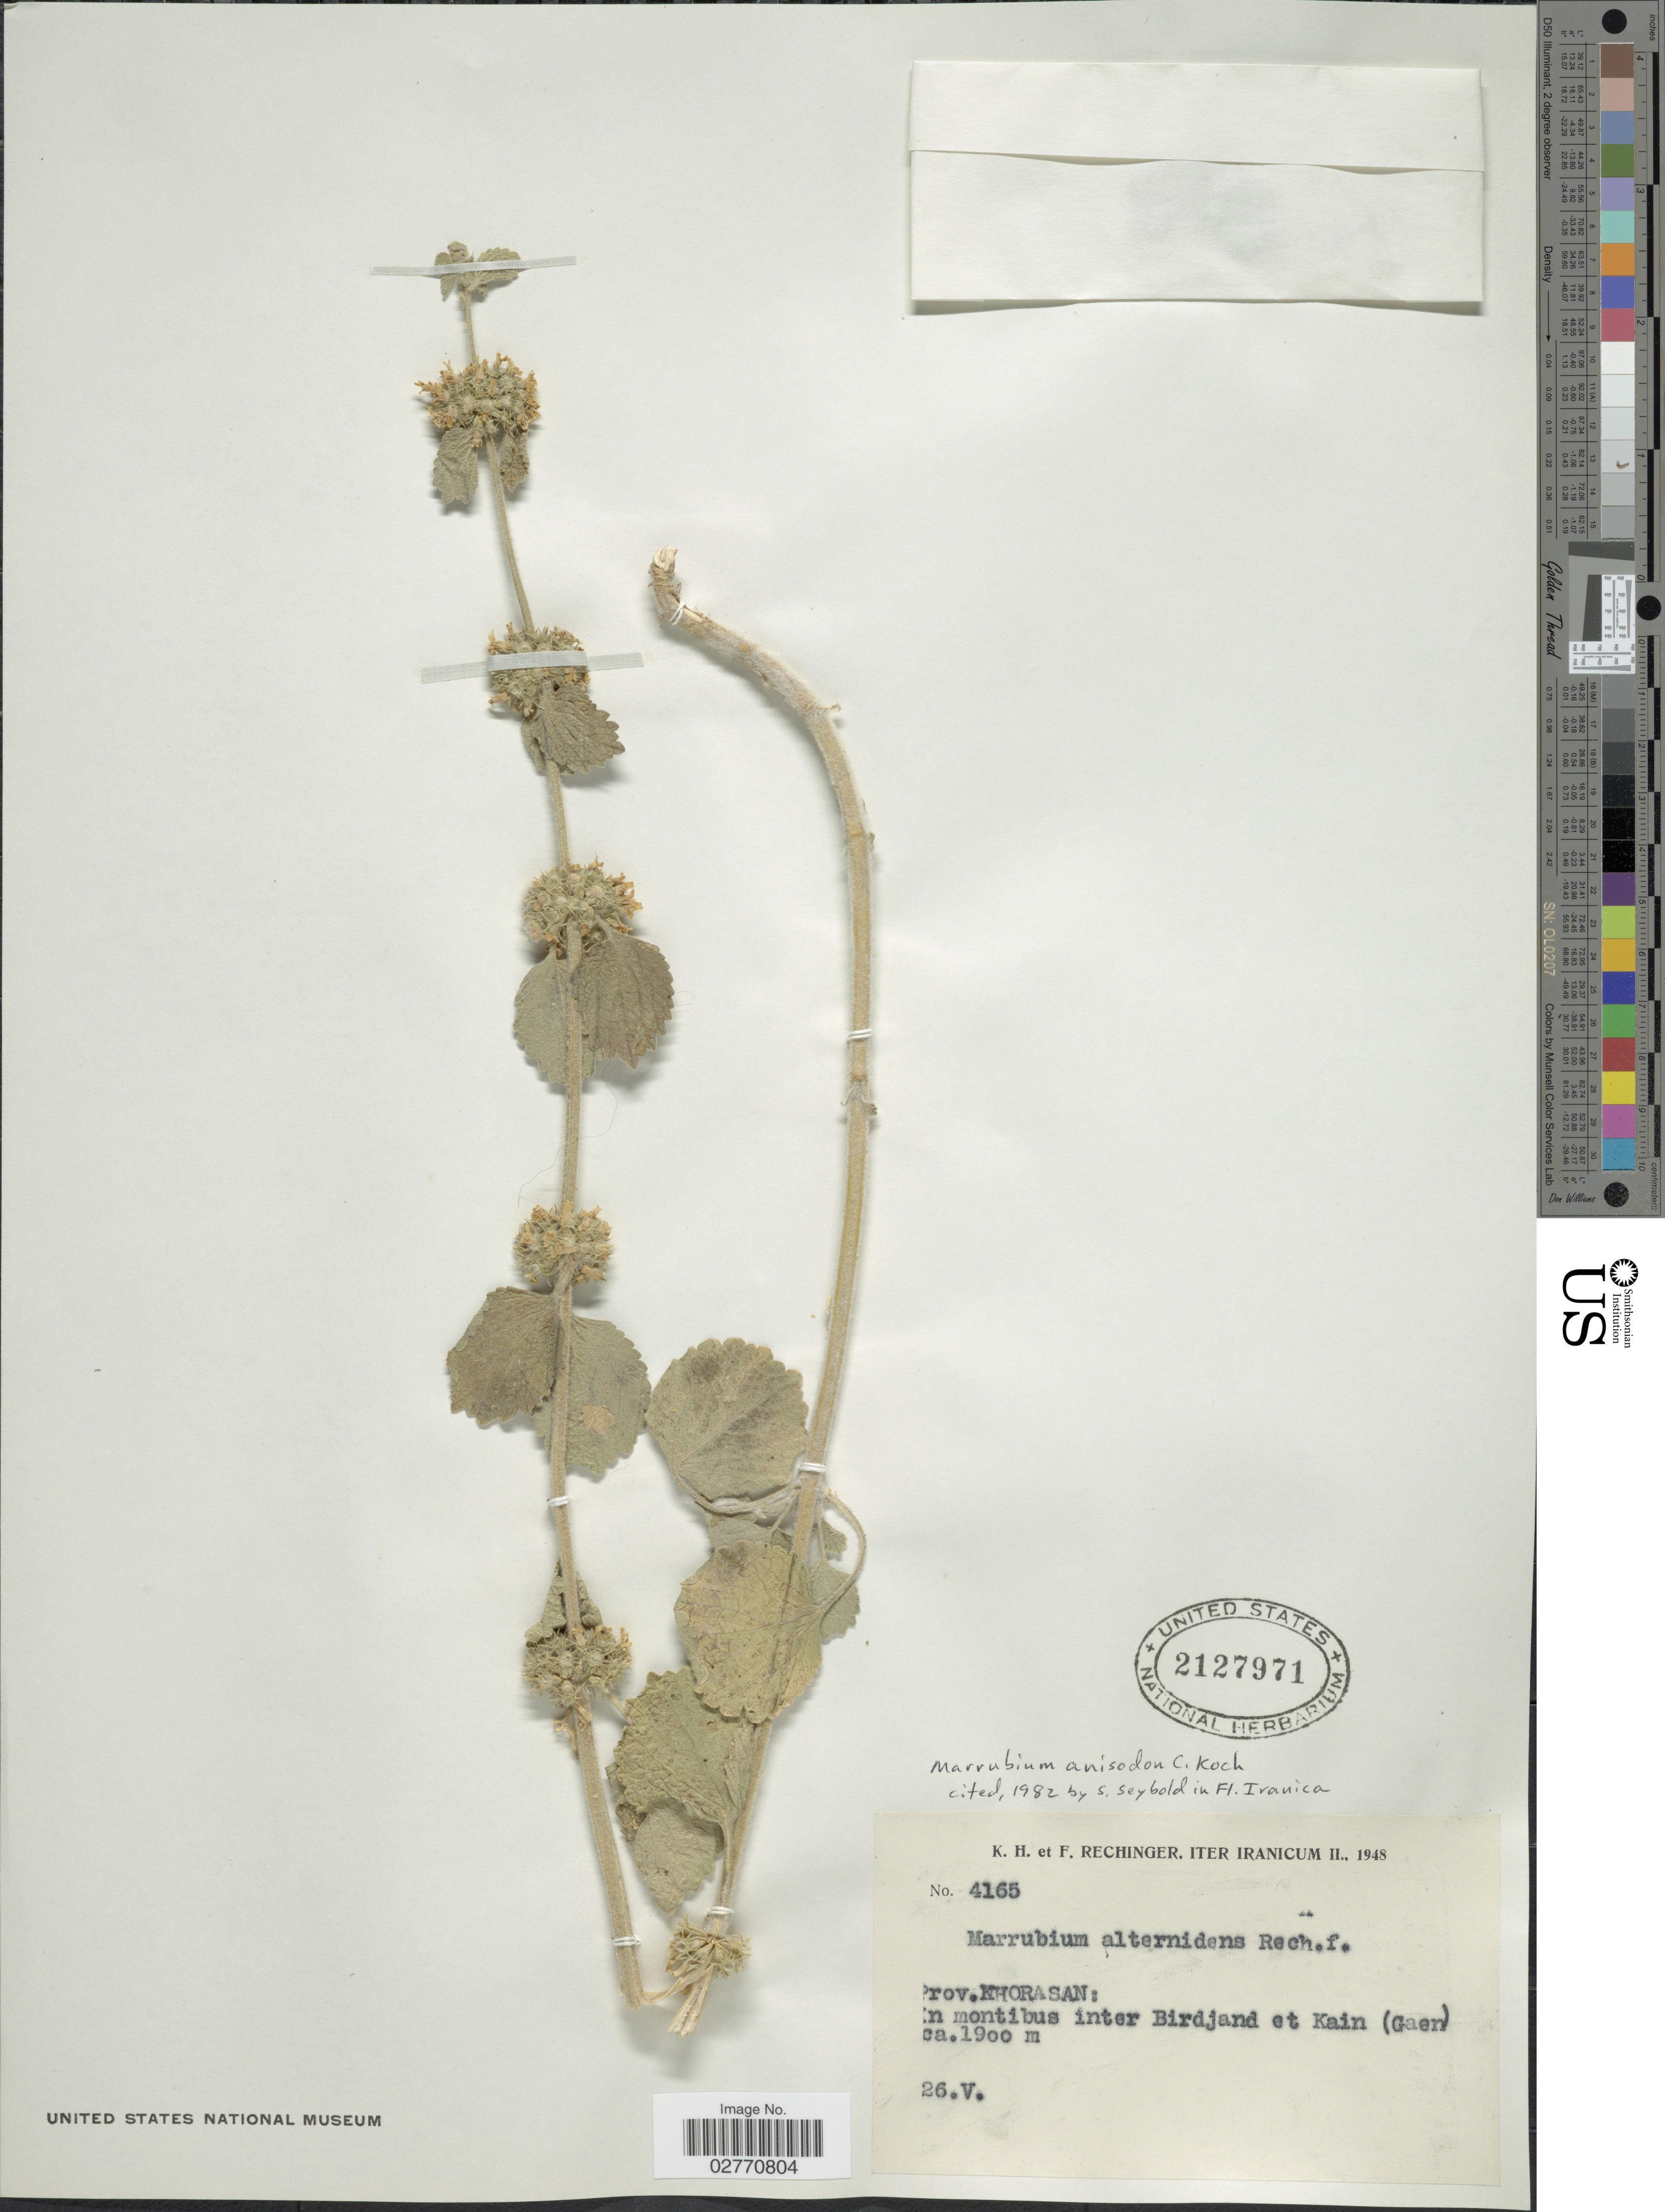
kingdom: Plantae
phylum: Tracheophyta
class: Magnoliopsida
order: Lamiales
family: Lamiaceae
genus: Marrubium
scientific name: Marrubium anisodon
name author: K. Koch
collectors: K. H. Rechinger & F. Rechinger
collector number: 4165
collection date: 1948-05-26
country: Iran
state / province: Khorasan [obsolete]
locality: Prov. Khorasan: In montibus inter Birdjand et Kain (Gaen)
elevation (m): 1900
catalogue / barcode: US 2127971